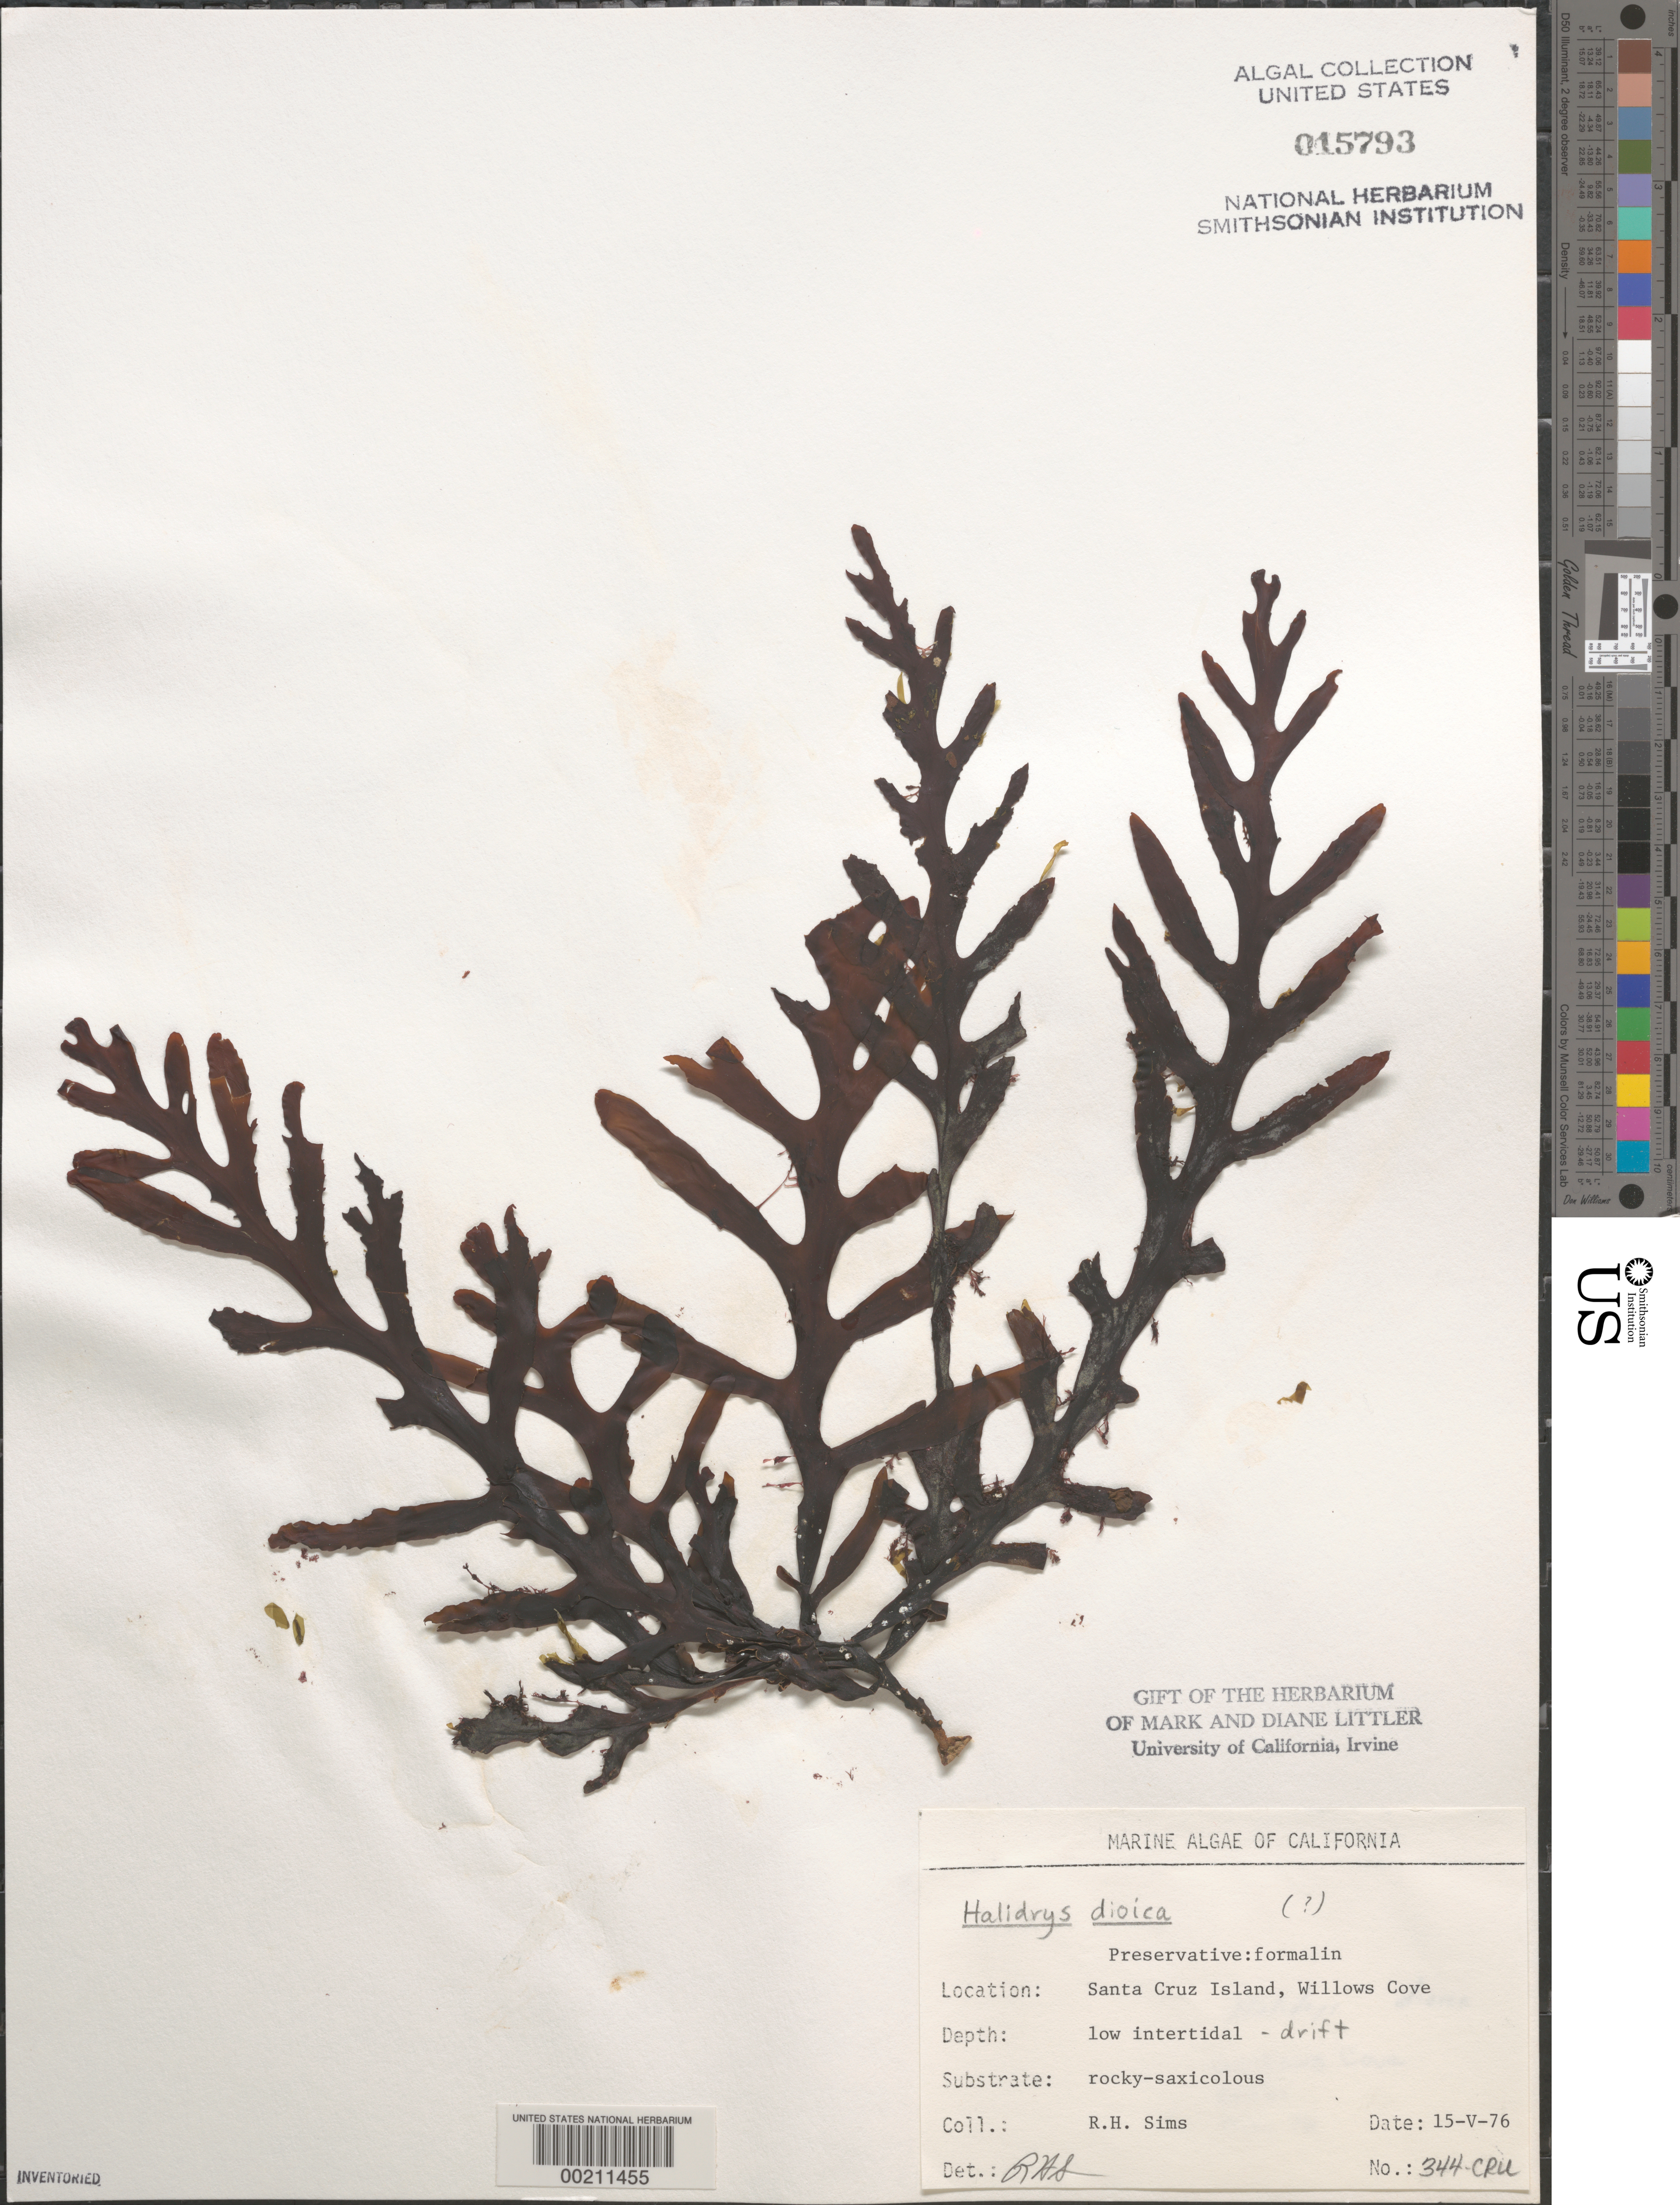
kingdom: Chromista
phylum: Ochrophyta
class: Phaeophyceae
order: Fucales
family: Sargassaceae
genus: Halidrys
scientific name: Halidrys dioica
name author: N.L. Gardner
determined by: Sims, Robert H.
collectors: R. H. Sims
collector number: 344-cru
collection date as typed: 15 May 1976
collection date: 1976-05-15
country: United States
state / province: California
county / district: Santa Barbara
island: Santa Cruz Island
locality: Willows Cove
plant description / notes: BLM-SOCALBIGHT Rocky Intertidal Survey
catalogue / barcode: US 15793